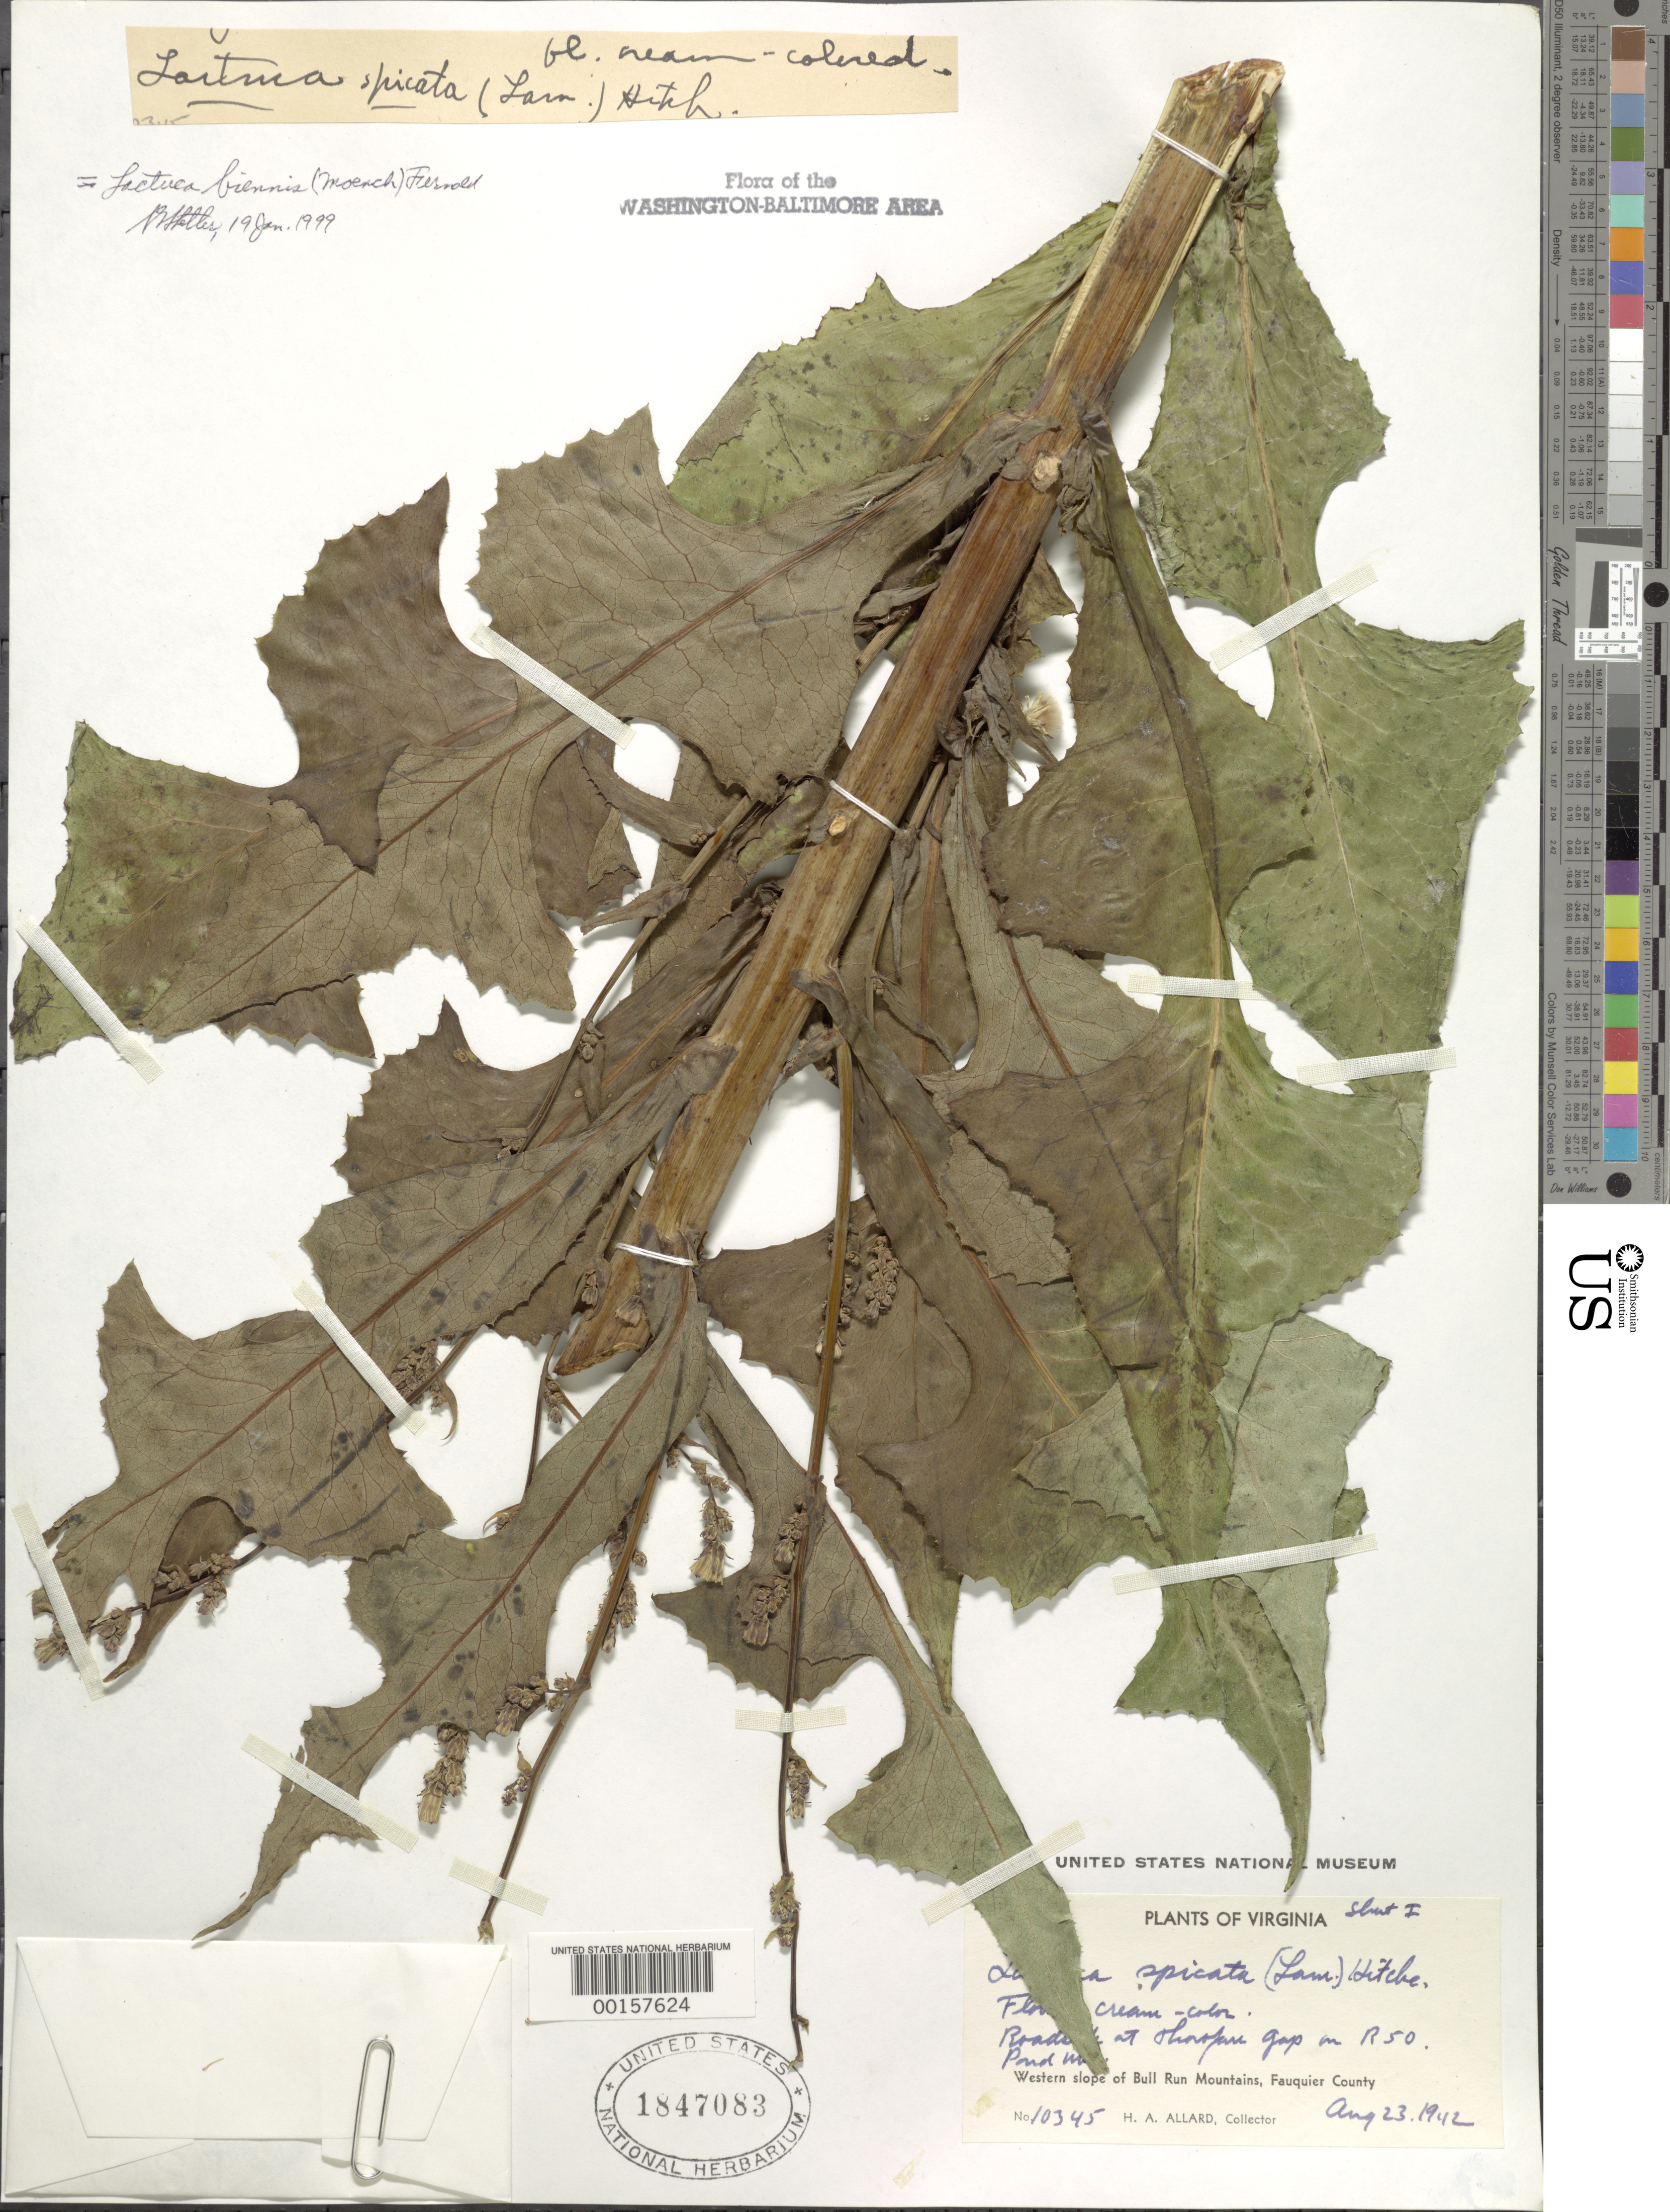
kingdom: Plantae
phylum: Tracheophyta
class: Magnoliopsida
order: Asterales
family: Asteraceae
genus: Lactuca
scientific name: Lactuca biennis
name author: (Moench) Fernald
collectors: H. A. Allard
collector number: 10345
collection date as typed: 23 Aug 1942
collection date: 1942-08-23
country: United States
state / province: Virginia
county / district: Fauquier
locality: Thororfare Gap at Rt. 50 Pond Mountain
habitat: Roadside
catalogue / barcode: US 1847083